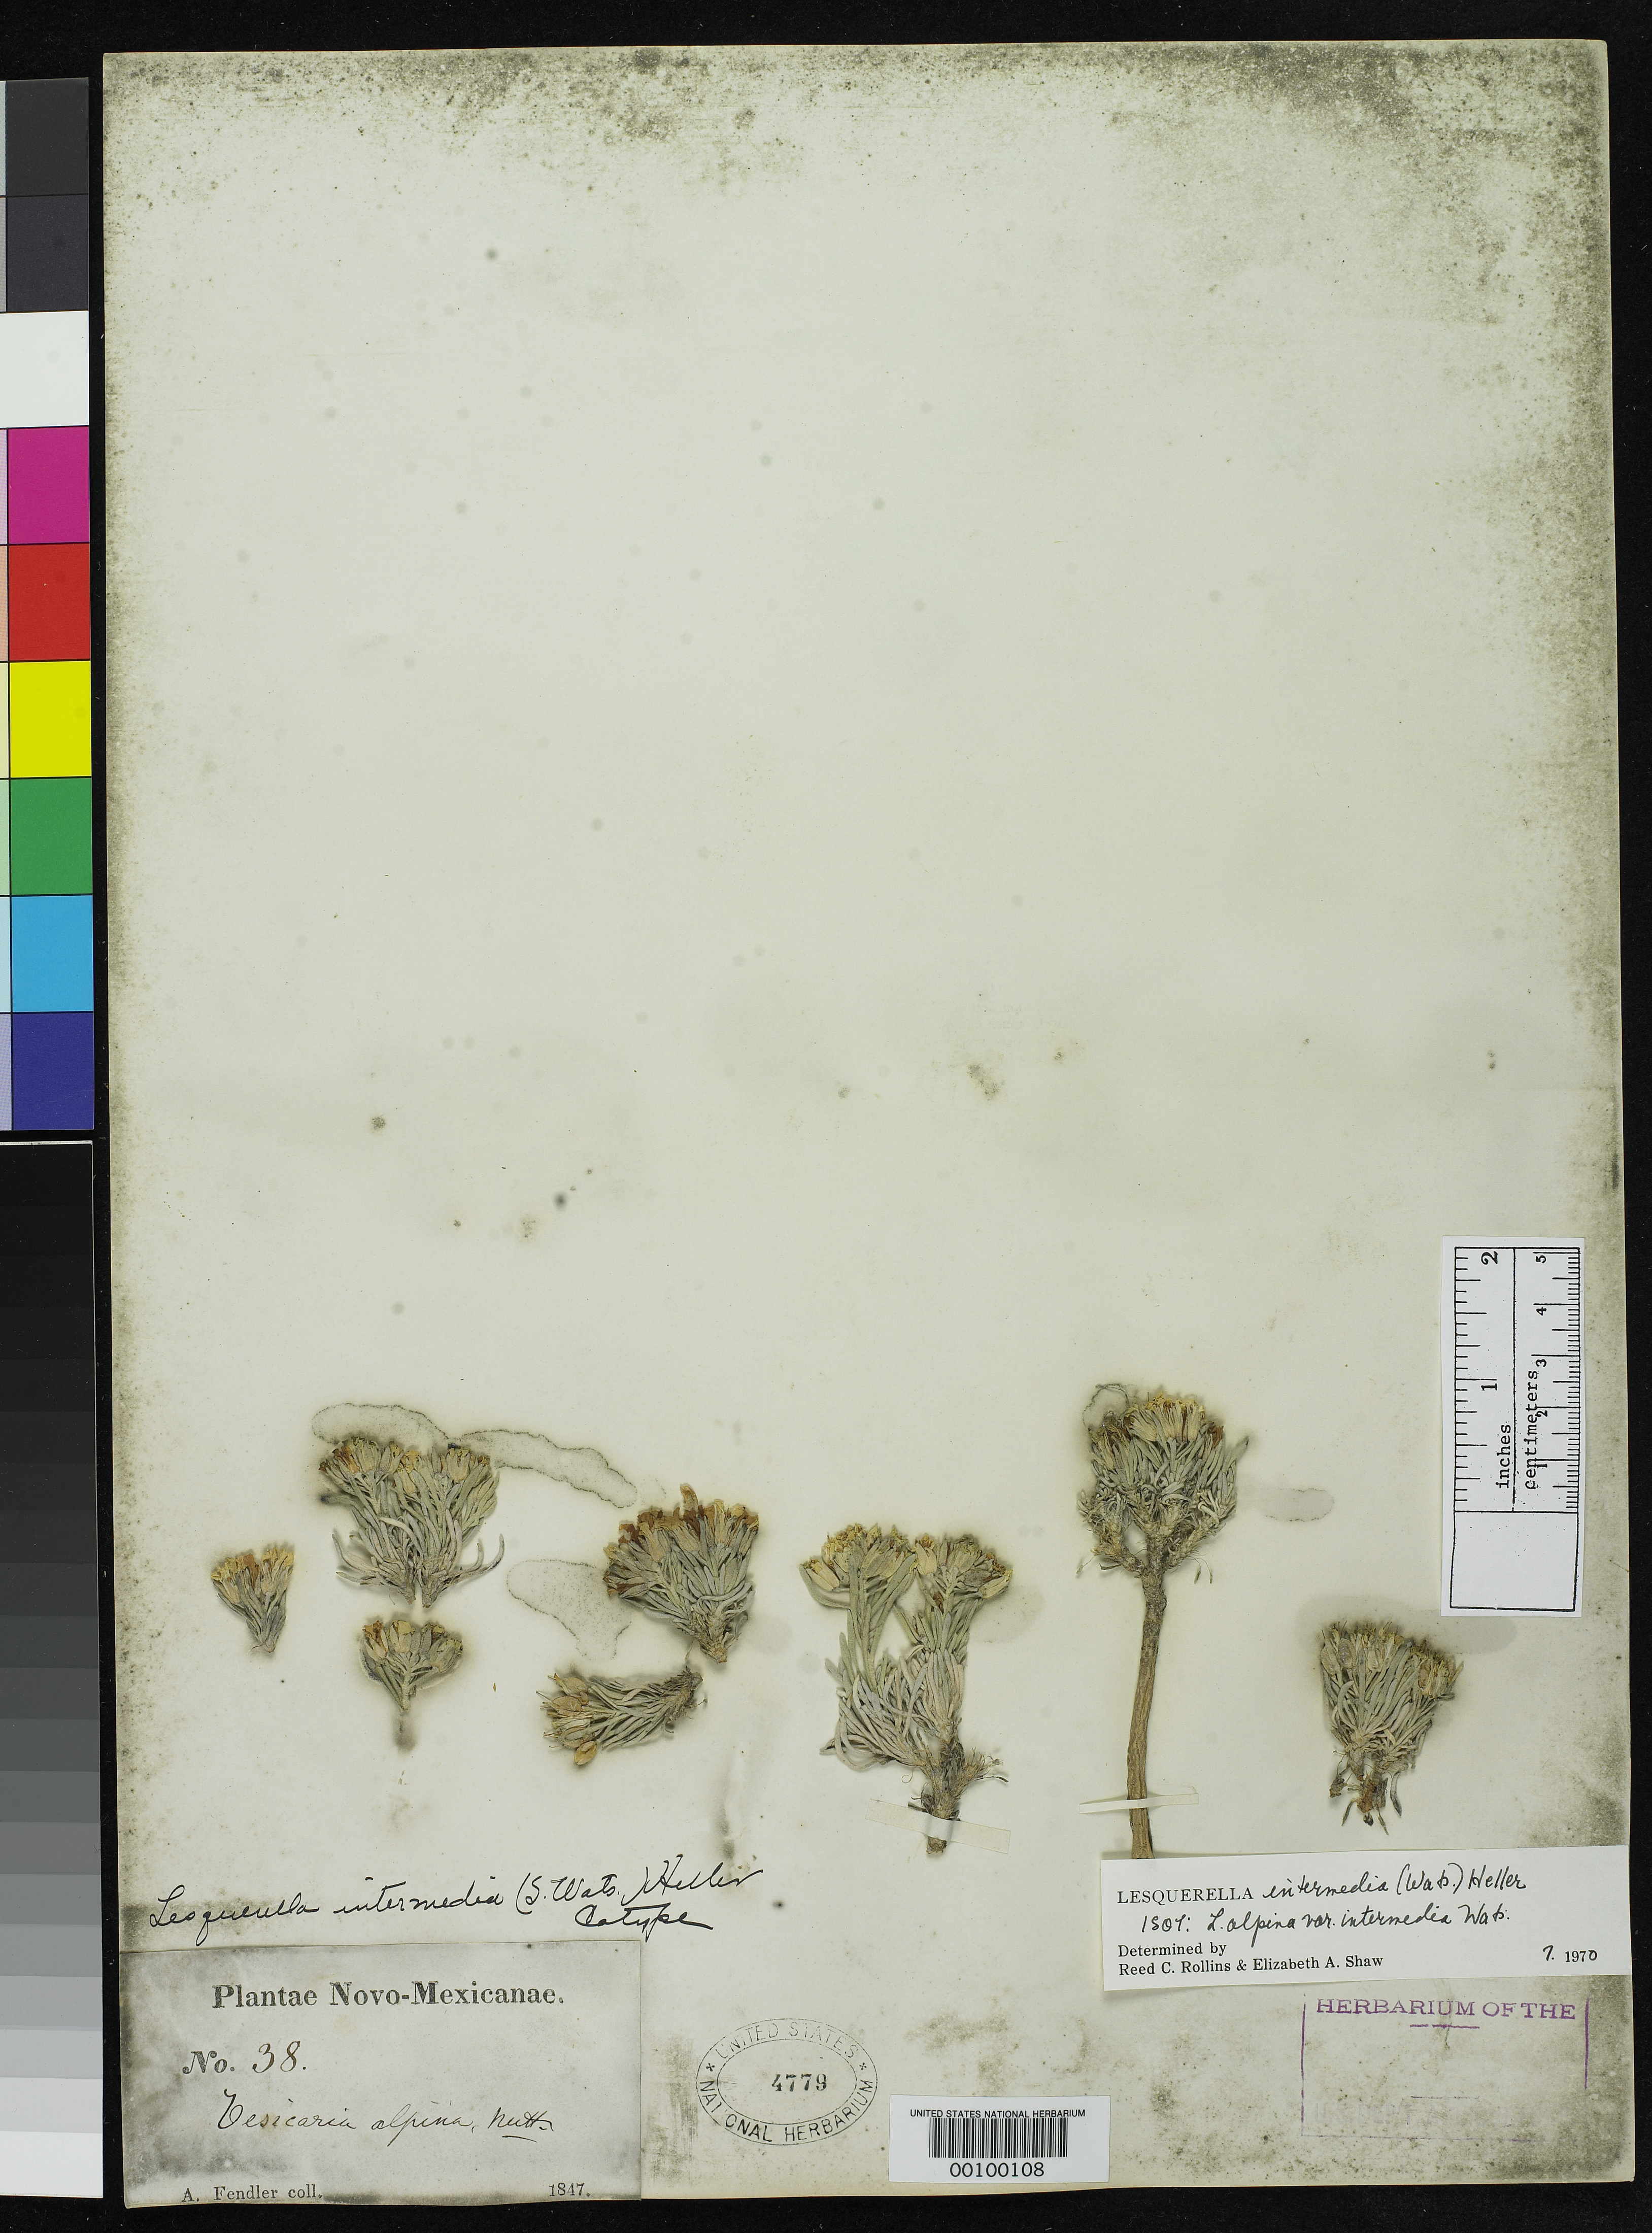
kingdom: Plantae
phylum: Tracheophyta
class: Magnoliopsida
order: Brassicales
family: Brassicaceae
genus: Lesquerella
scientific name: Lesquerella alpina var. intermedia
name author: S. Watson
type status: Type Collection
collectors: A. Fendler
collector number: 38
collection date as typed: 1847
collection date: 1847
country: United States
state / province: New Mexico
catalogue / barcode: US 4779